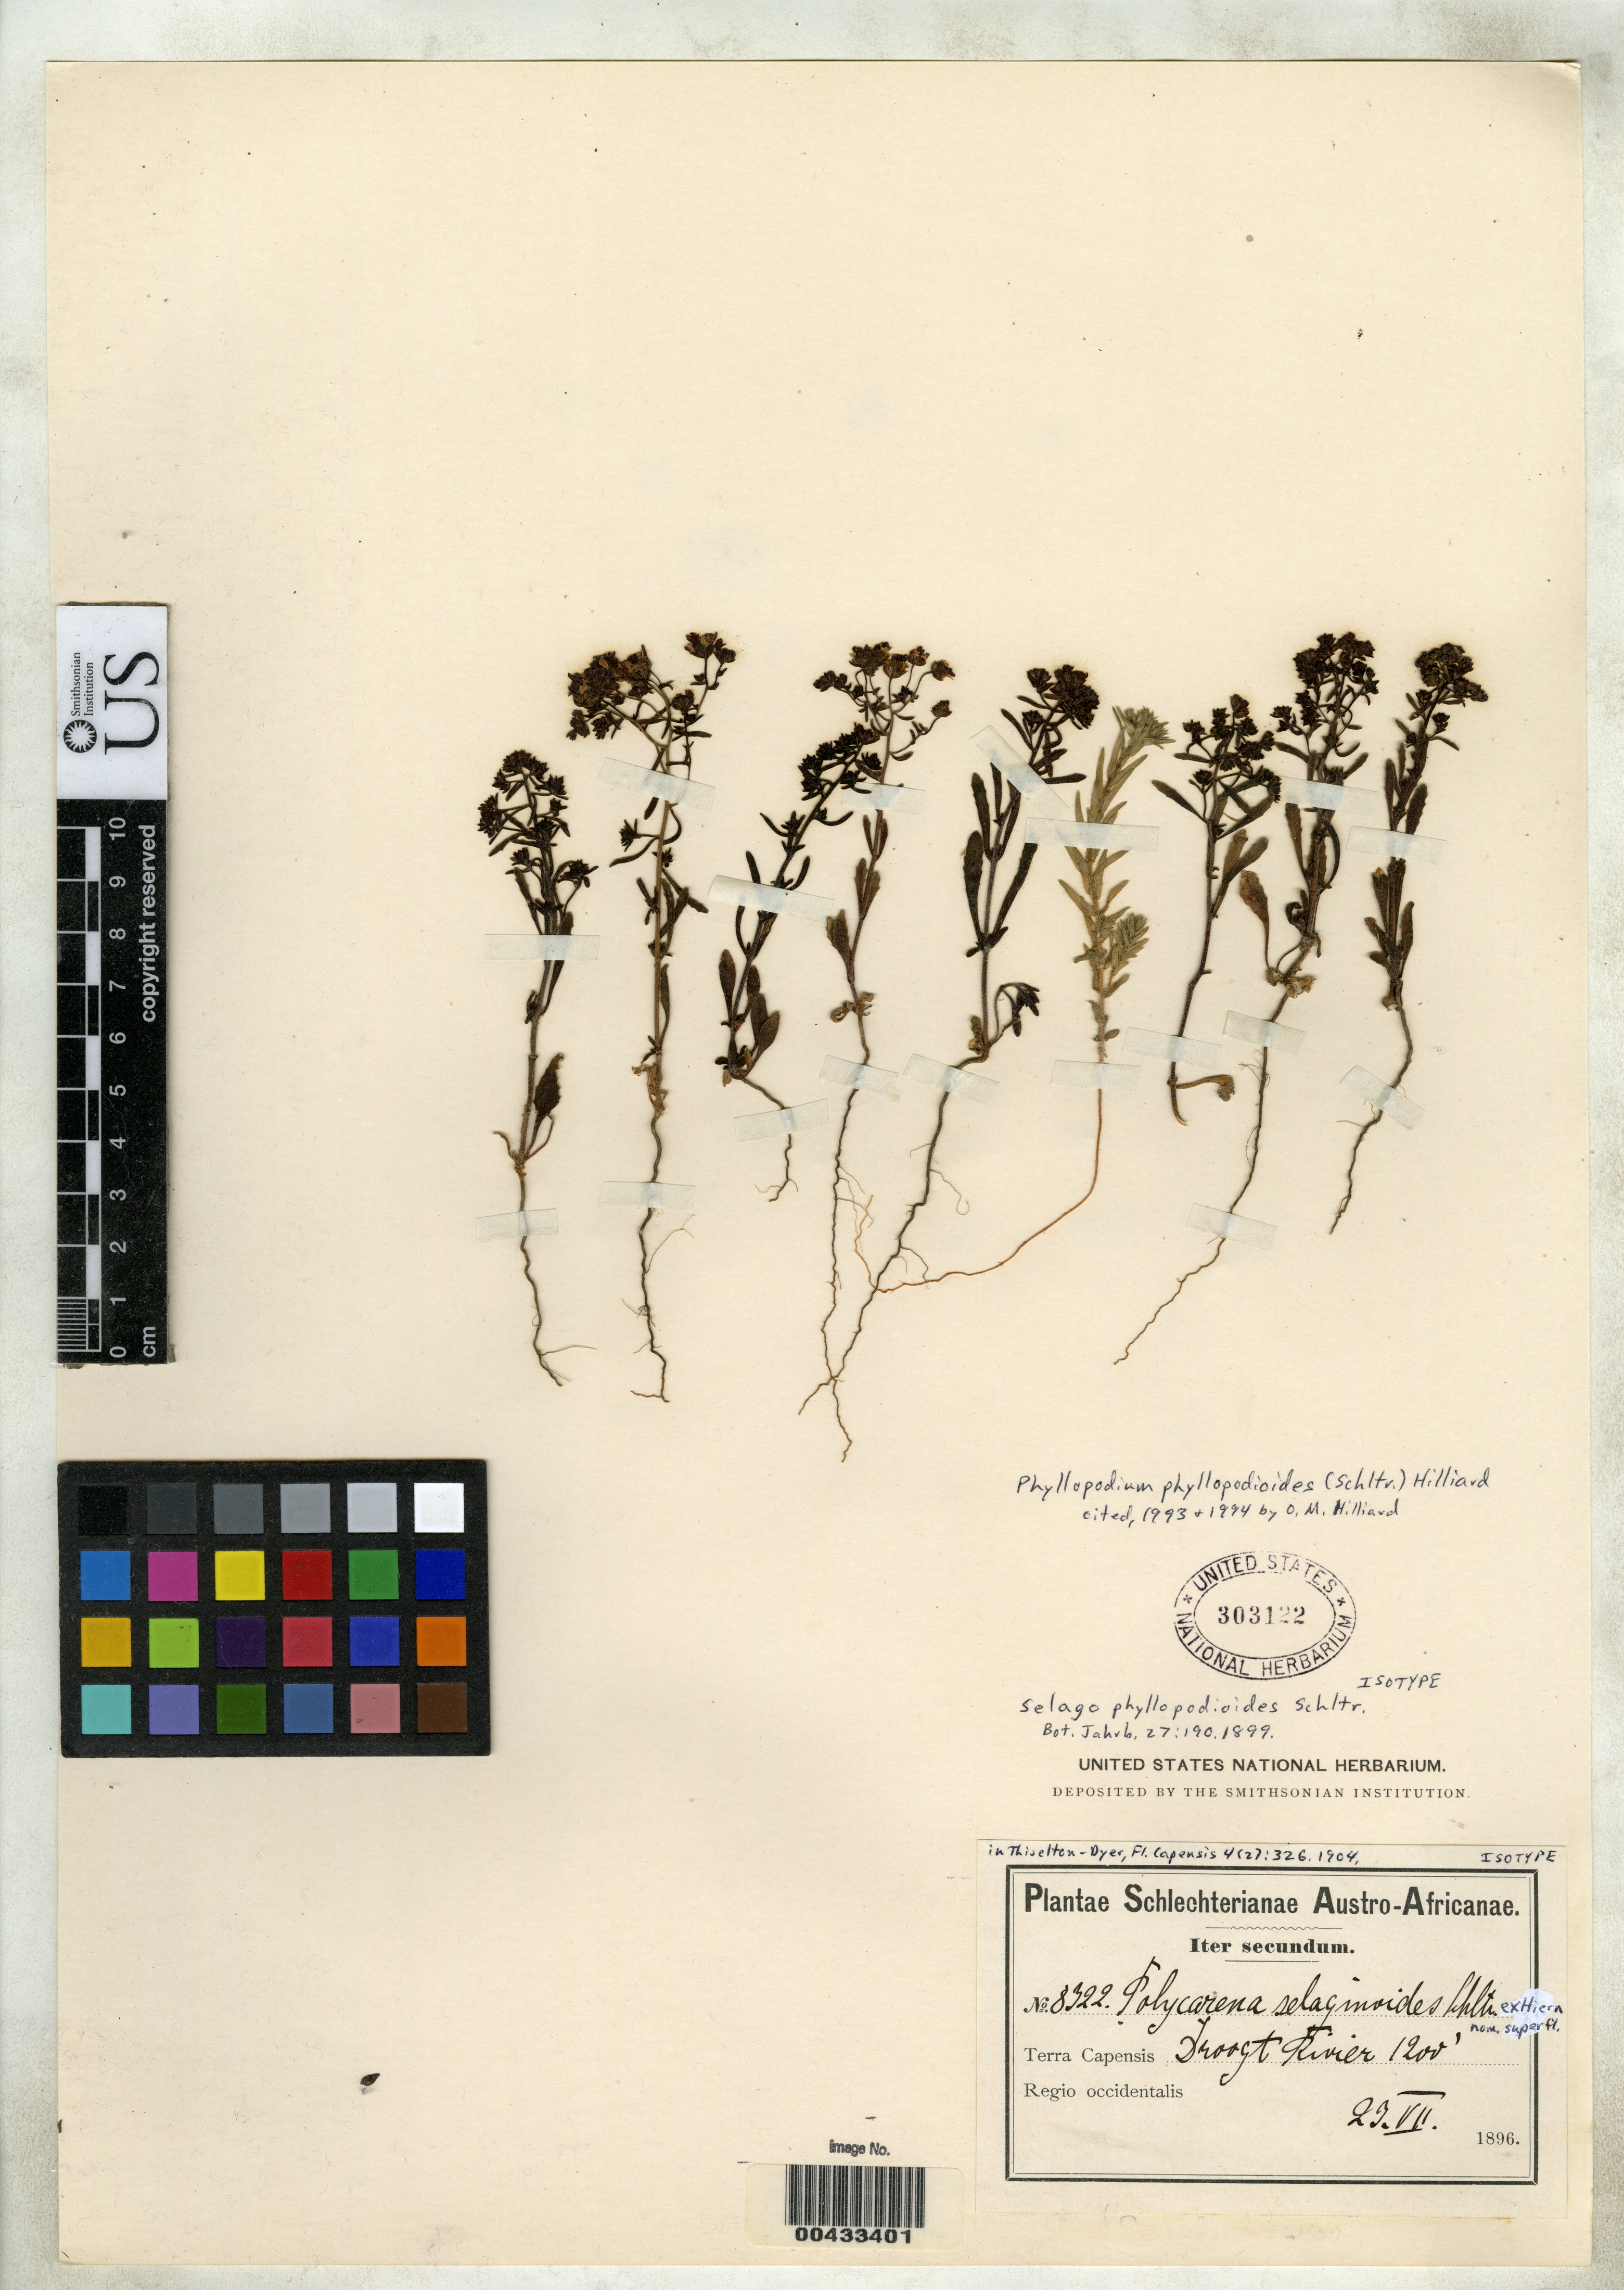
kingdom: Plantae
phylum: Tracheophyta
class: Magnoliopsida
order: Lamiales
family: Scrophulariaceae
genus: Selago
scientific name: Selago phyllopodioides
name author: Schltr.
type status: Isotype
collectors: F. R. R. Schlechter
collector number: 8322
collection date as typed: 23 Jul 1896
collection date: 1896-07-23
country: South Africa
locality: Drooge River, terra Capensis, regio occidentalis.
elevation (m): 366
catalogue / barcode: US 303122